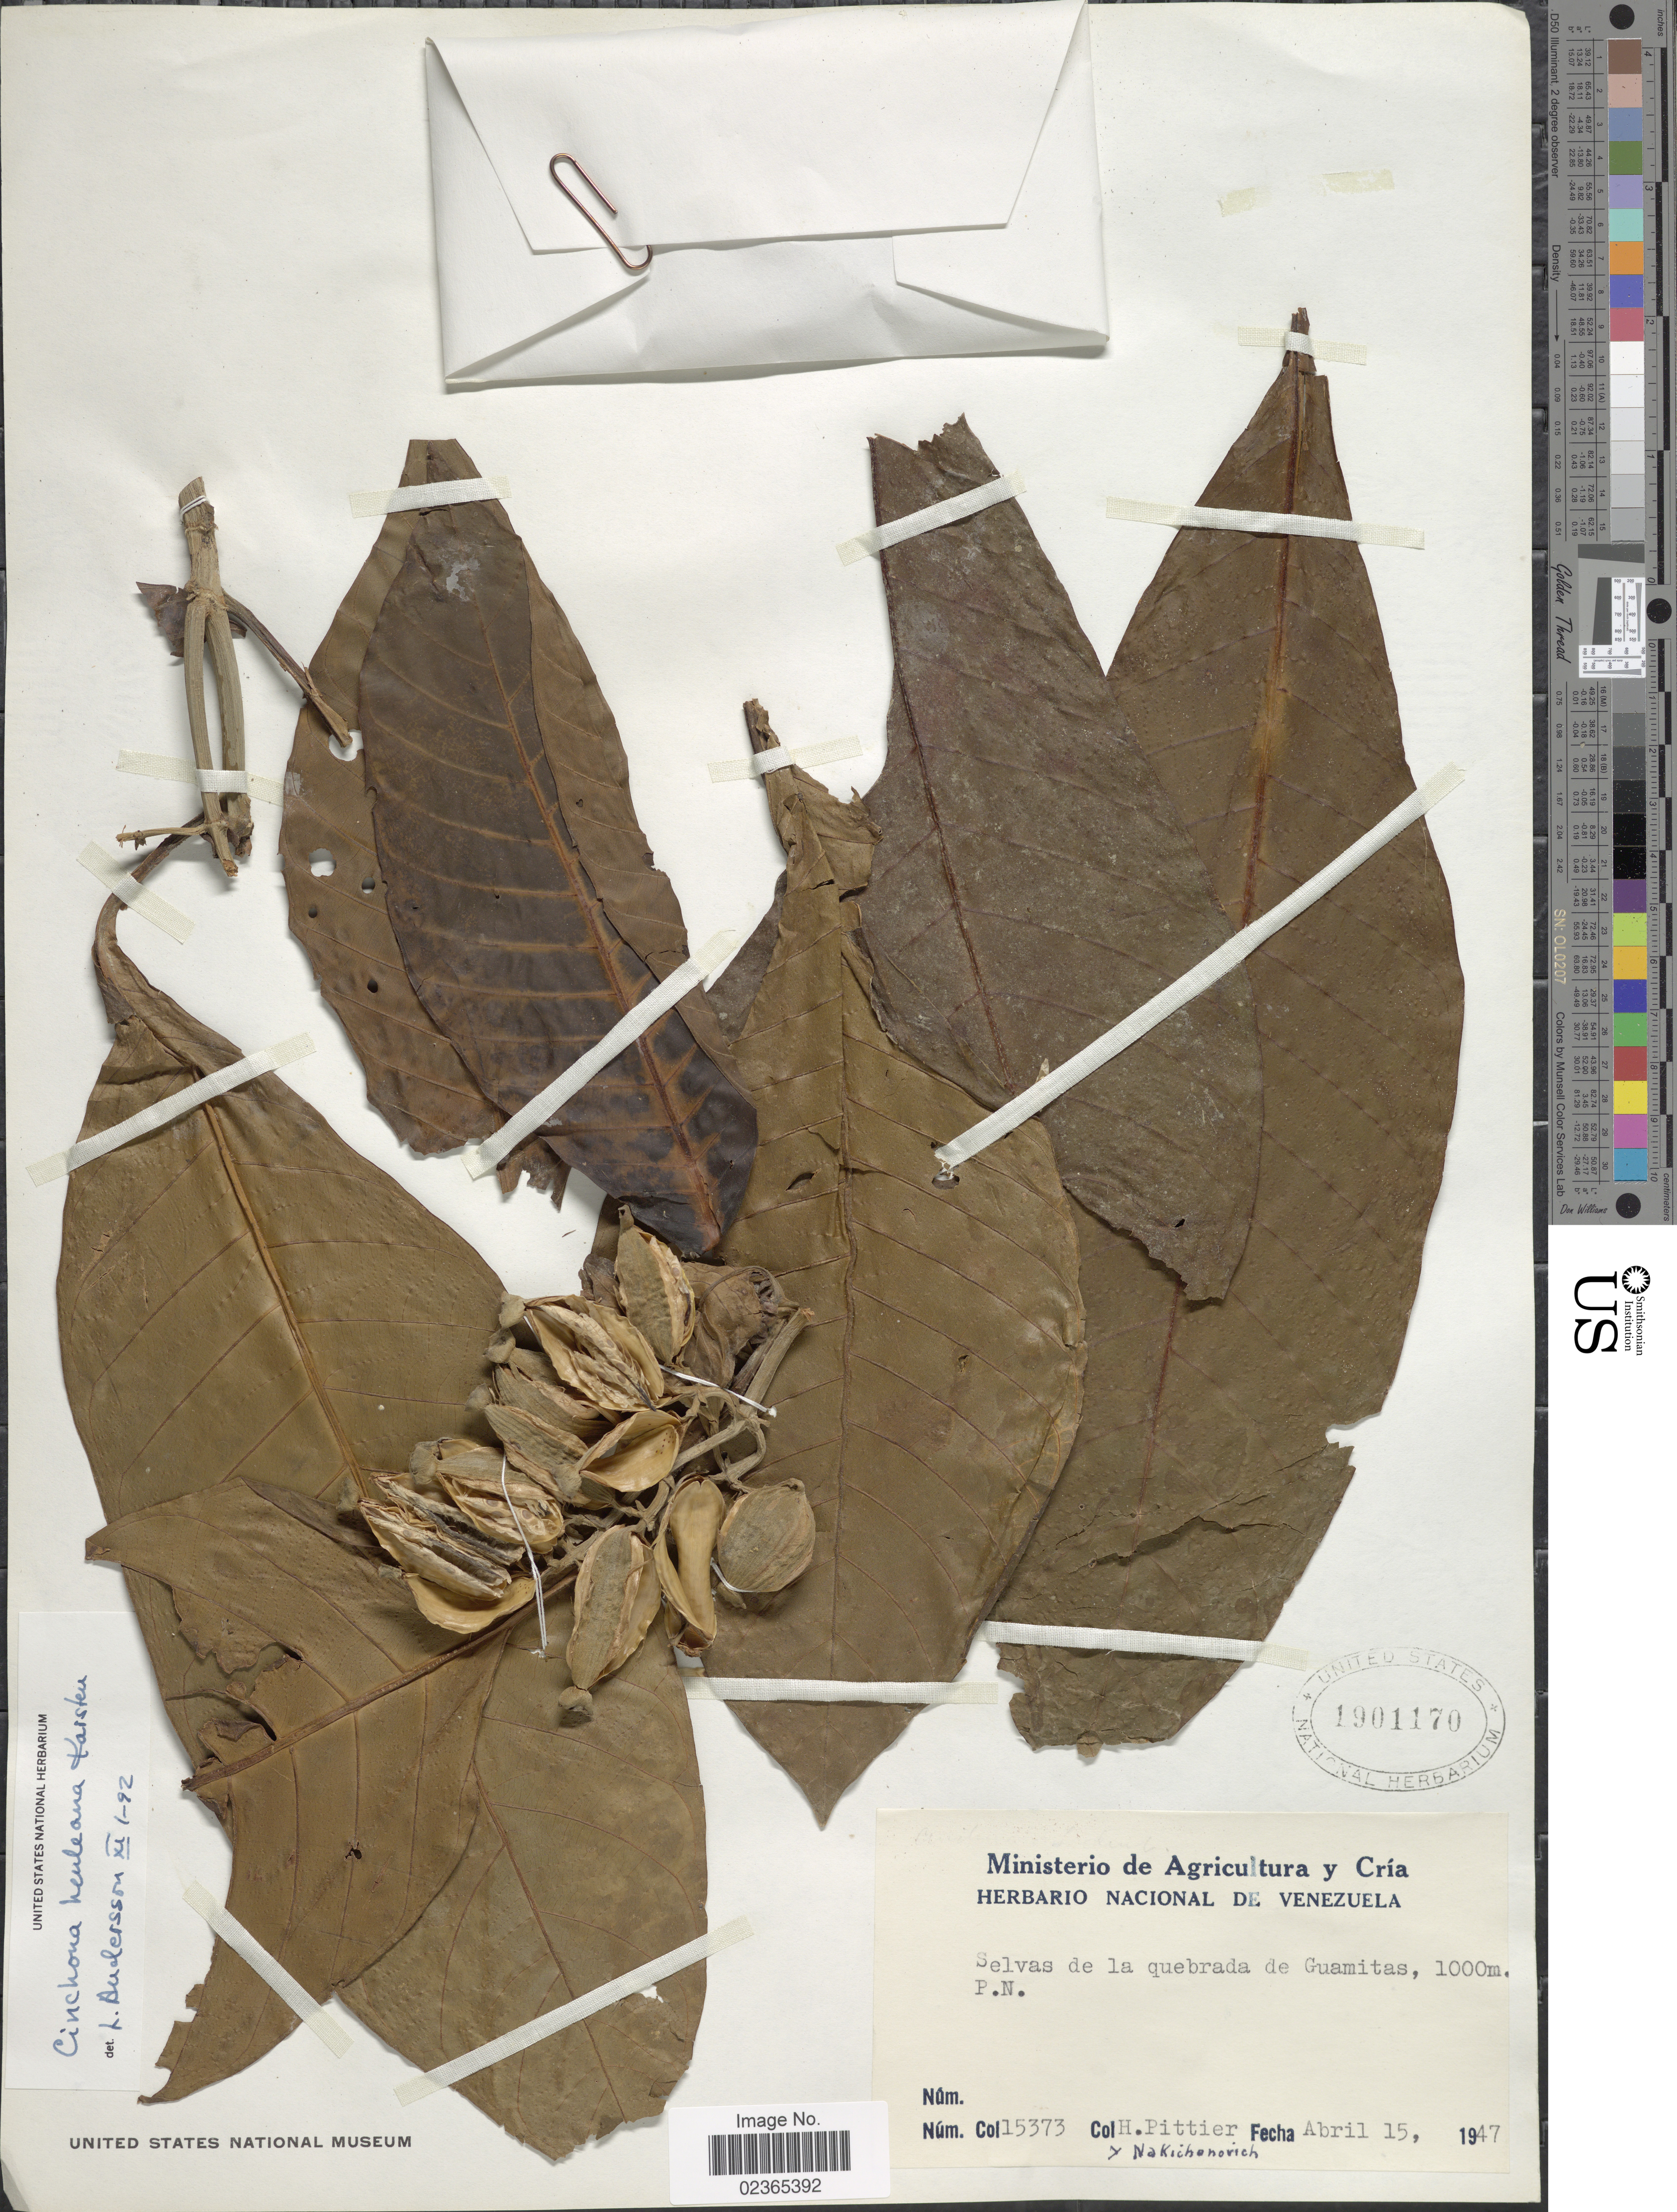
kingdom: Plantae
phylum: Tracheophyta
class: Magnoliopsida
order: Gentianales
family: Rubiaceae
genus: Ladenbergia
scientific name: Ladenbergia muzonensis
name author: (Goudot) Standl.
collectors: H. F. Pittier & Nakichenovich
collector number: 15373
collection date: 1947-04-15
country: Venezuela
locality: Selvas de la quebrada de Guamitas, P.N.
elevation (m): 1000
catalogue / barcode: US 1901170